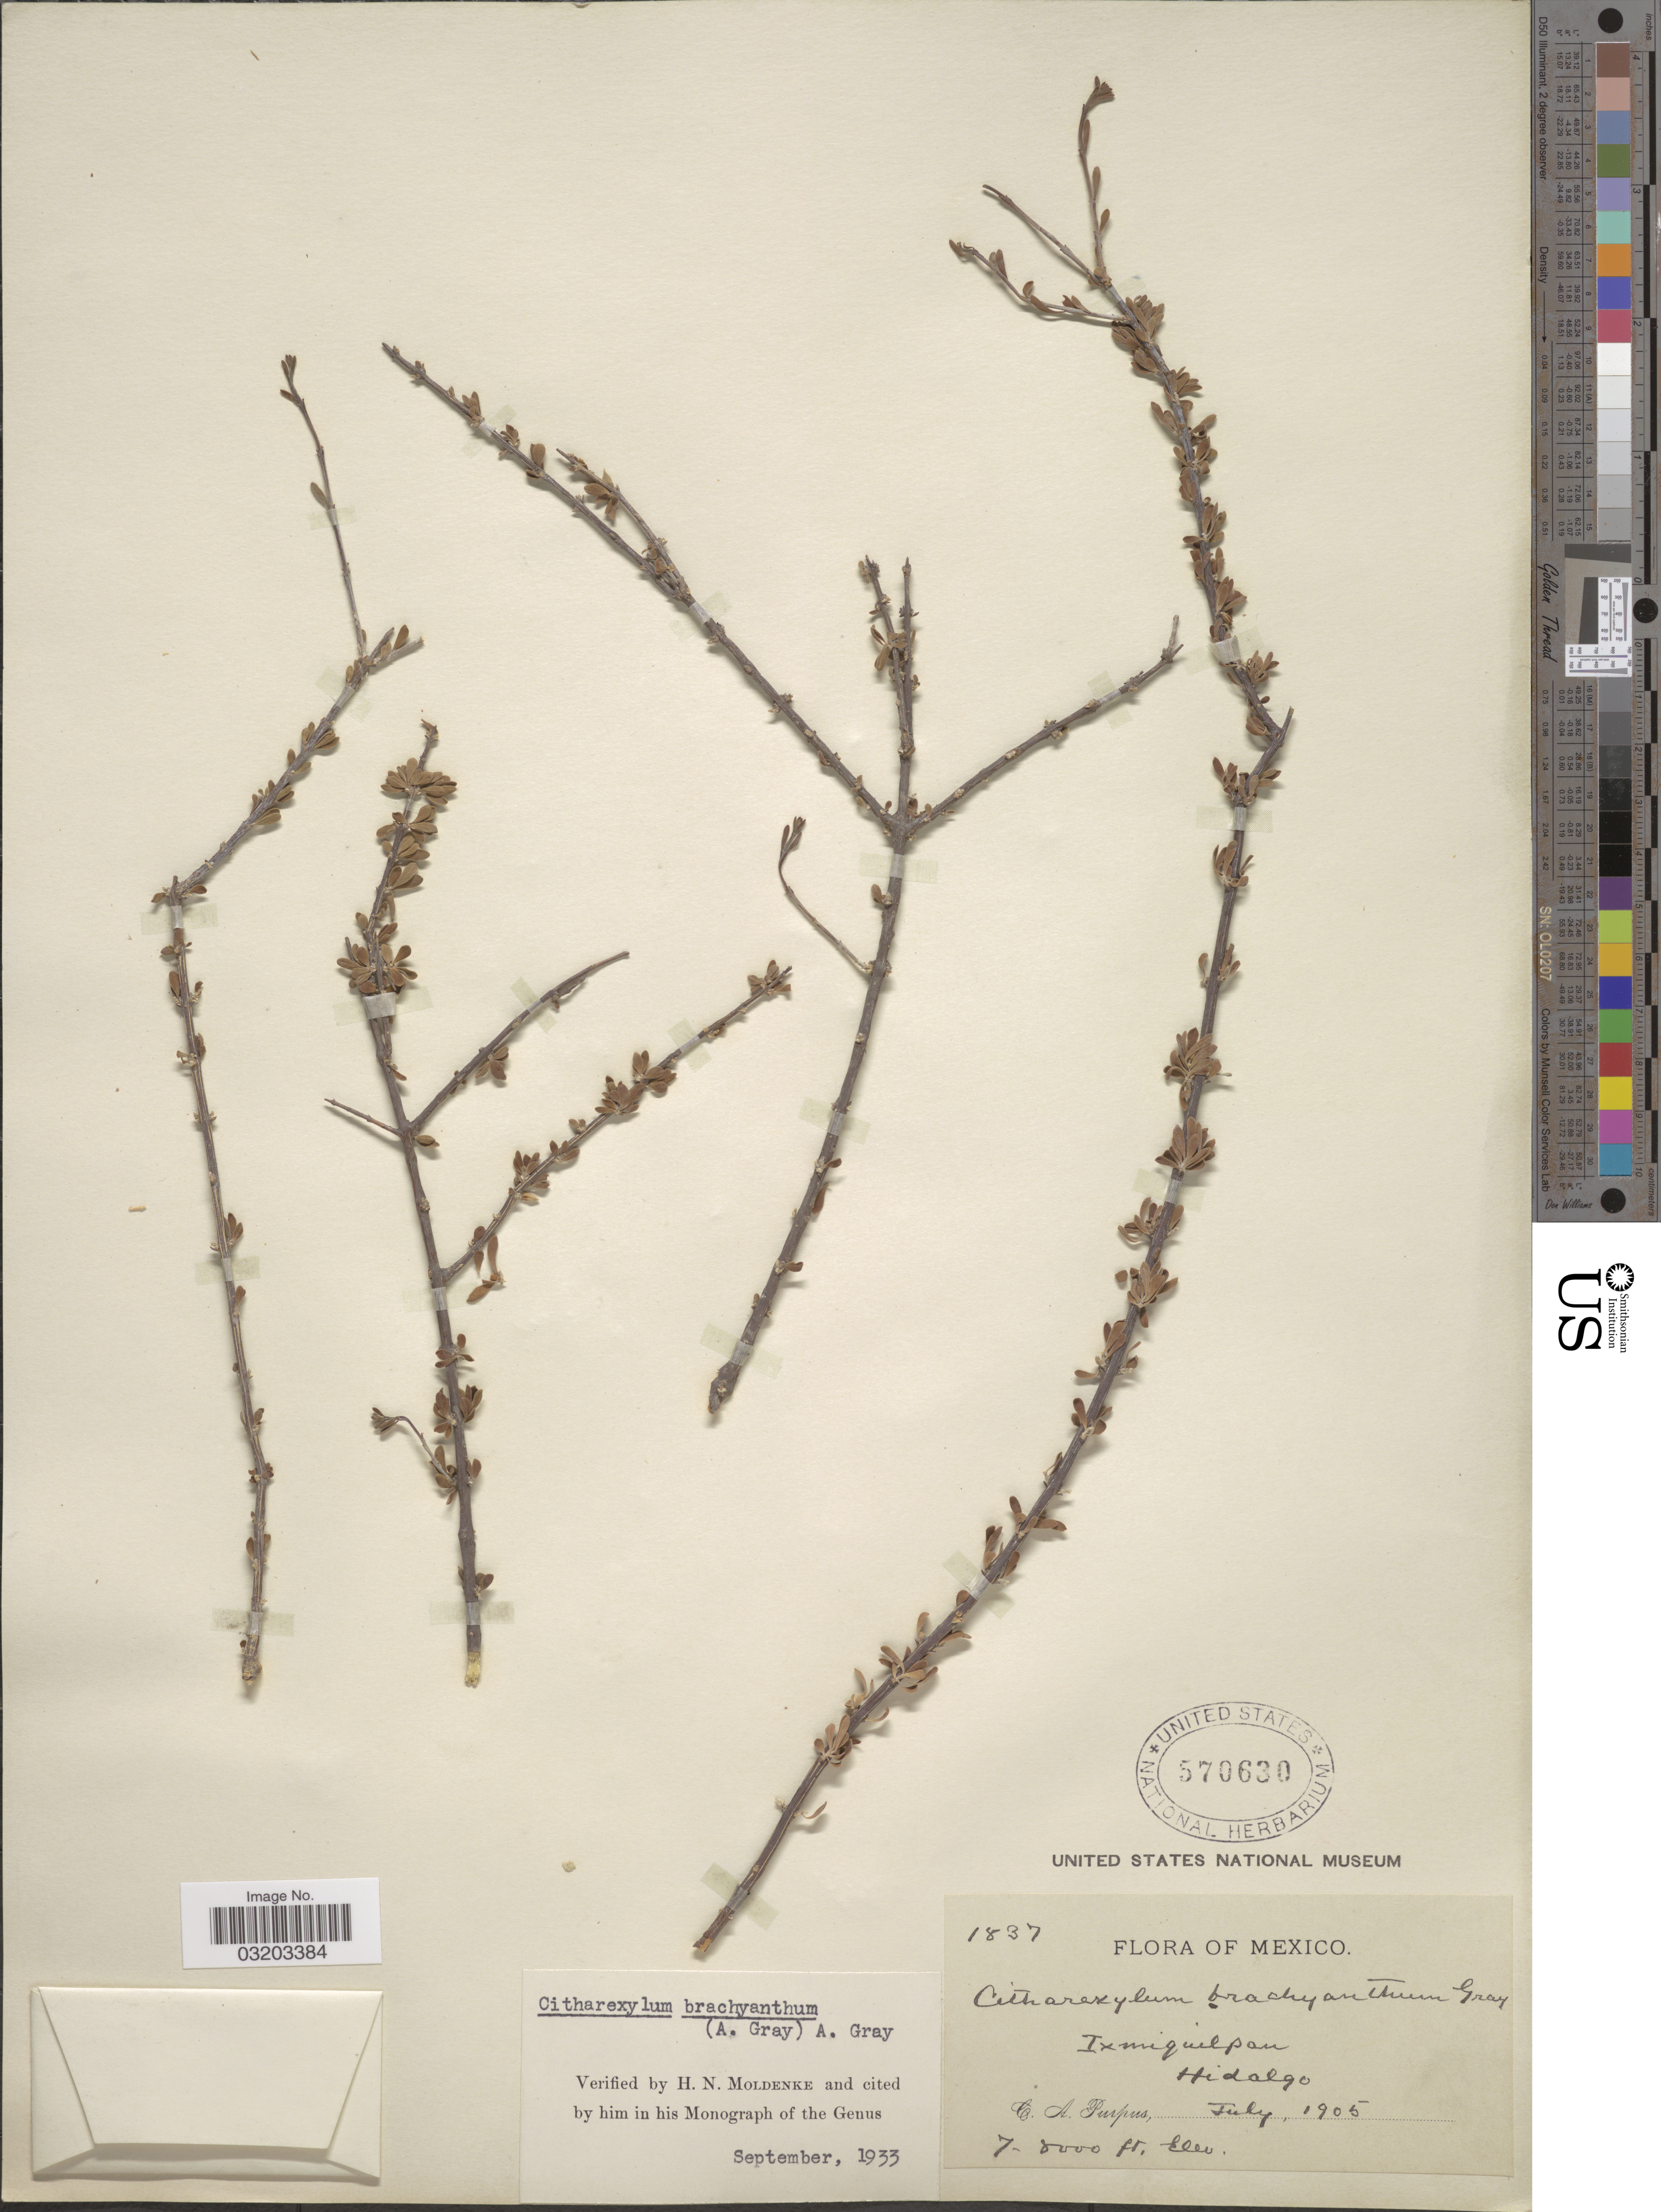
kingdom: Plantae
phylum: Tracheophyta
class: Magnoliopsida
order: Lamiales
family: Verbenaceae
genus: Citharexylum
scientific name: Citharexylum brachyanthum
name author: (A. Gray ex Hemsl.) A. Gray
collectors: C. A. Purpus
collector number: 1837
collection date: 1905-07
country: Mexico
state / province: Hidalgo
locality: Ixmiquilpan.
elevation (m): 2134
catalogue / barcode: US 570630